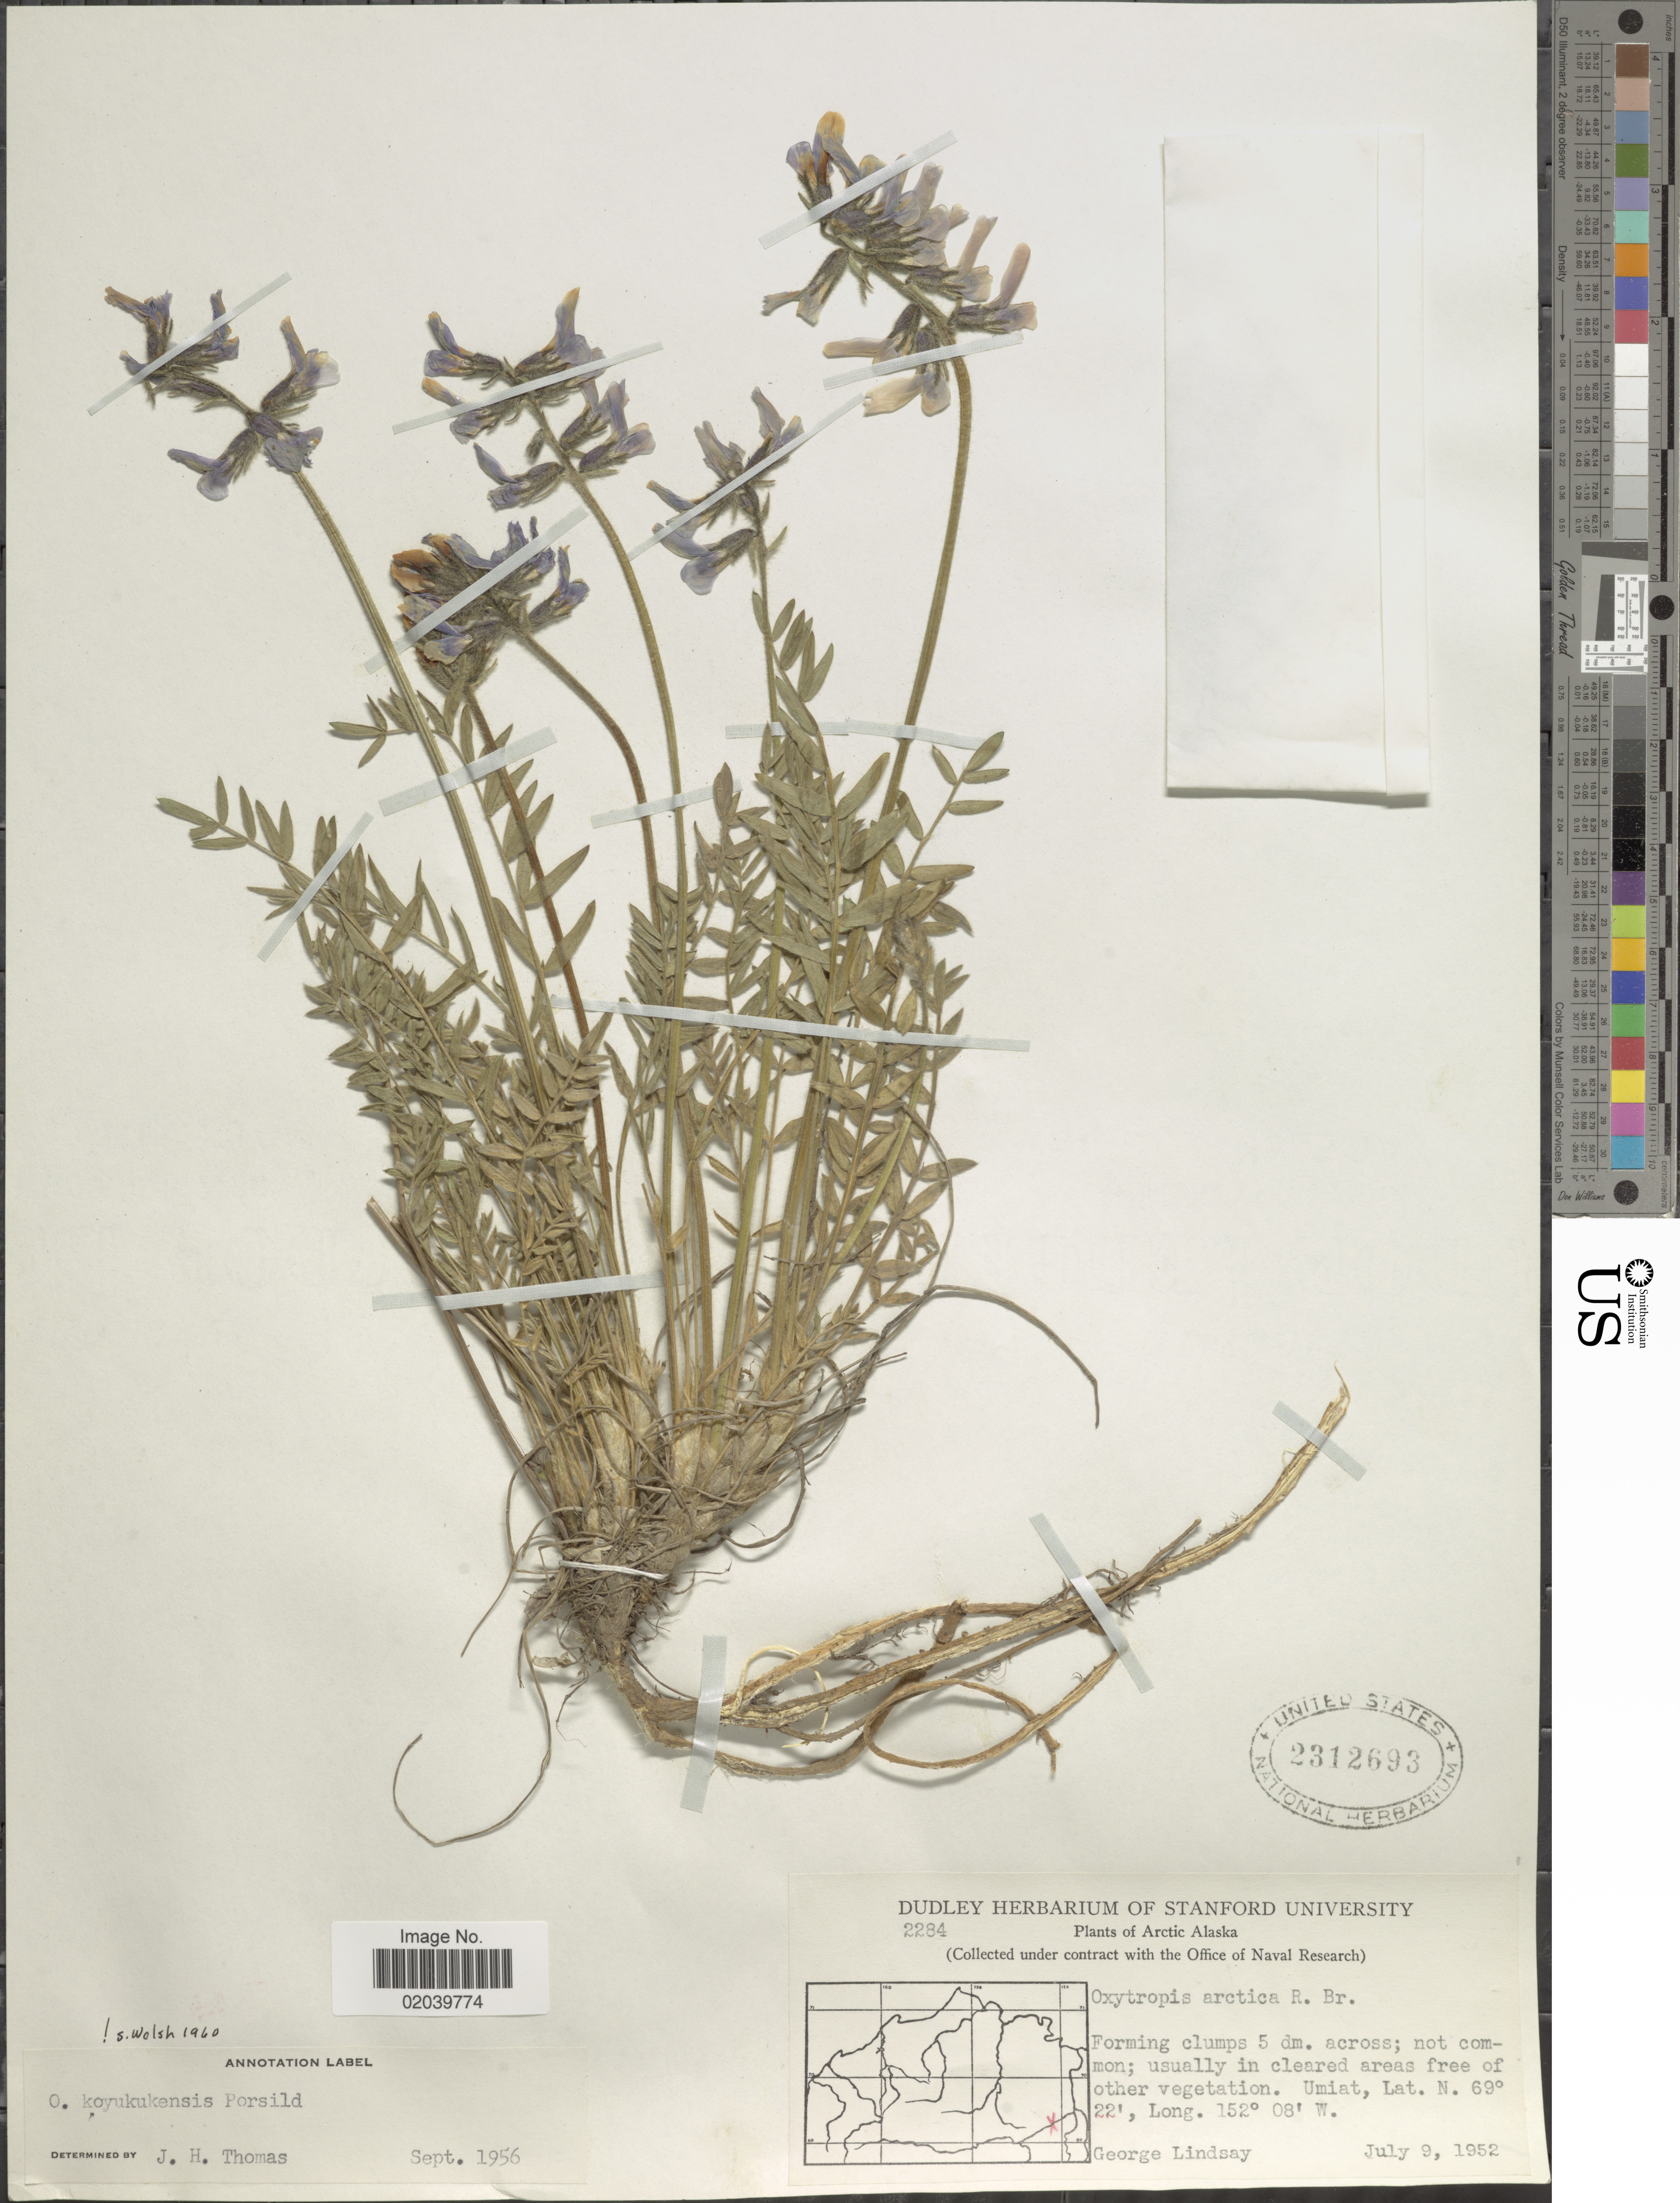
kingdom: Plantae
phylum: Tracheophyta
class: Magnoliopsida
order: Fabales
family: Fabaceae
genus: Oxytropis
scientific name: Oxytropis koyukukensis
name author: A.E. Porsild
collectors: G. Lindsay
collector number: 2284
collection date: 1952-06-09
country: United States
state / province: Alaska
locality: Arctic Alaska. Usually in cleared areas free of other vegetation. Umiat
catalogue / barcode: US 2312693